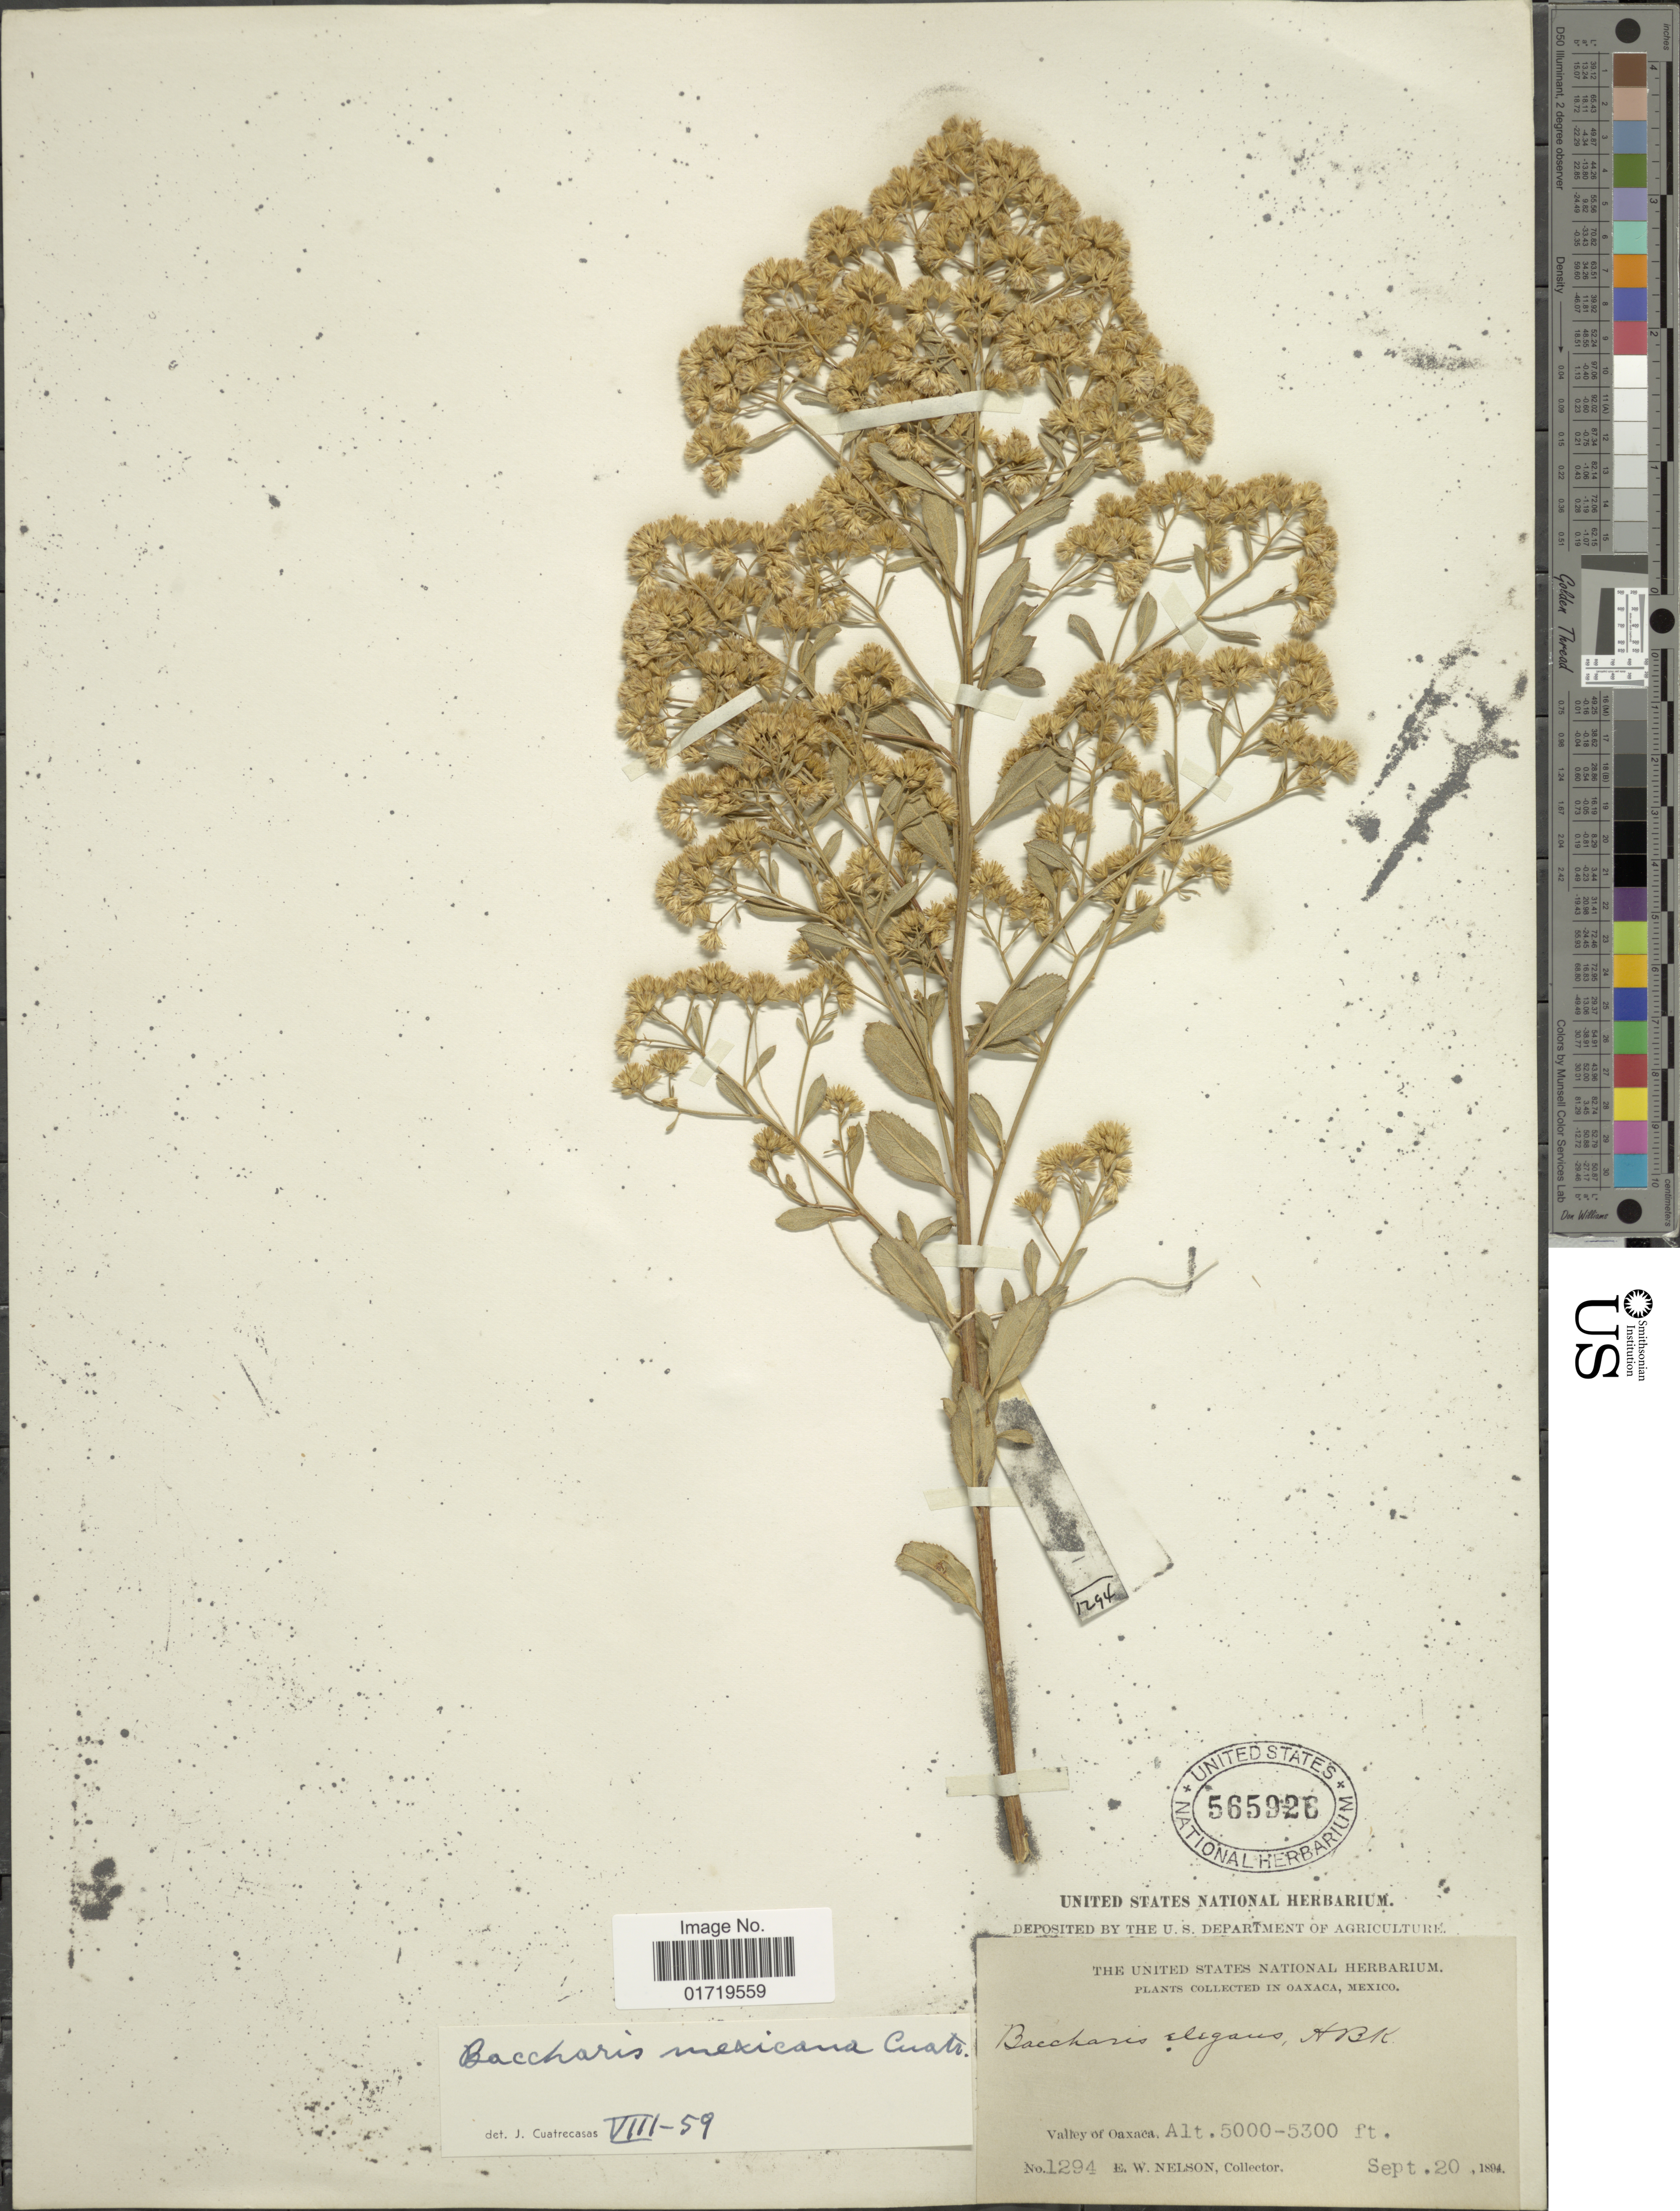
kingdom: Plantae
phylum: Tracheophyta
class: Magnoliopsida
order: Asterales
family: Asteraceae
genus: Baccharis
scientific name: Baccharis mexicana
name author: Cuatrec.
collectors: E. W. Nelson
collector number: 1294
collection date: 1894-09-20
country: Mexico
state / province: Oaxaca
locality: Valley of Oaxaca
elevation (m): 1524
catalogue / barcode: US 565926